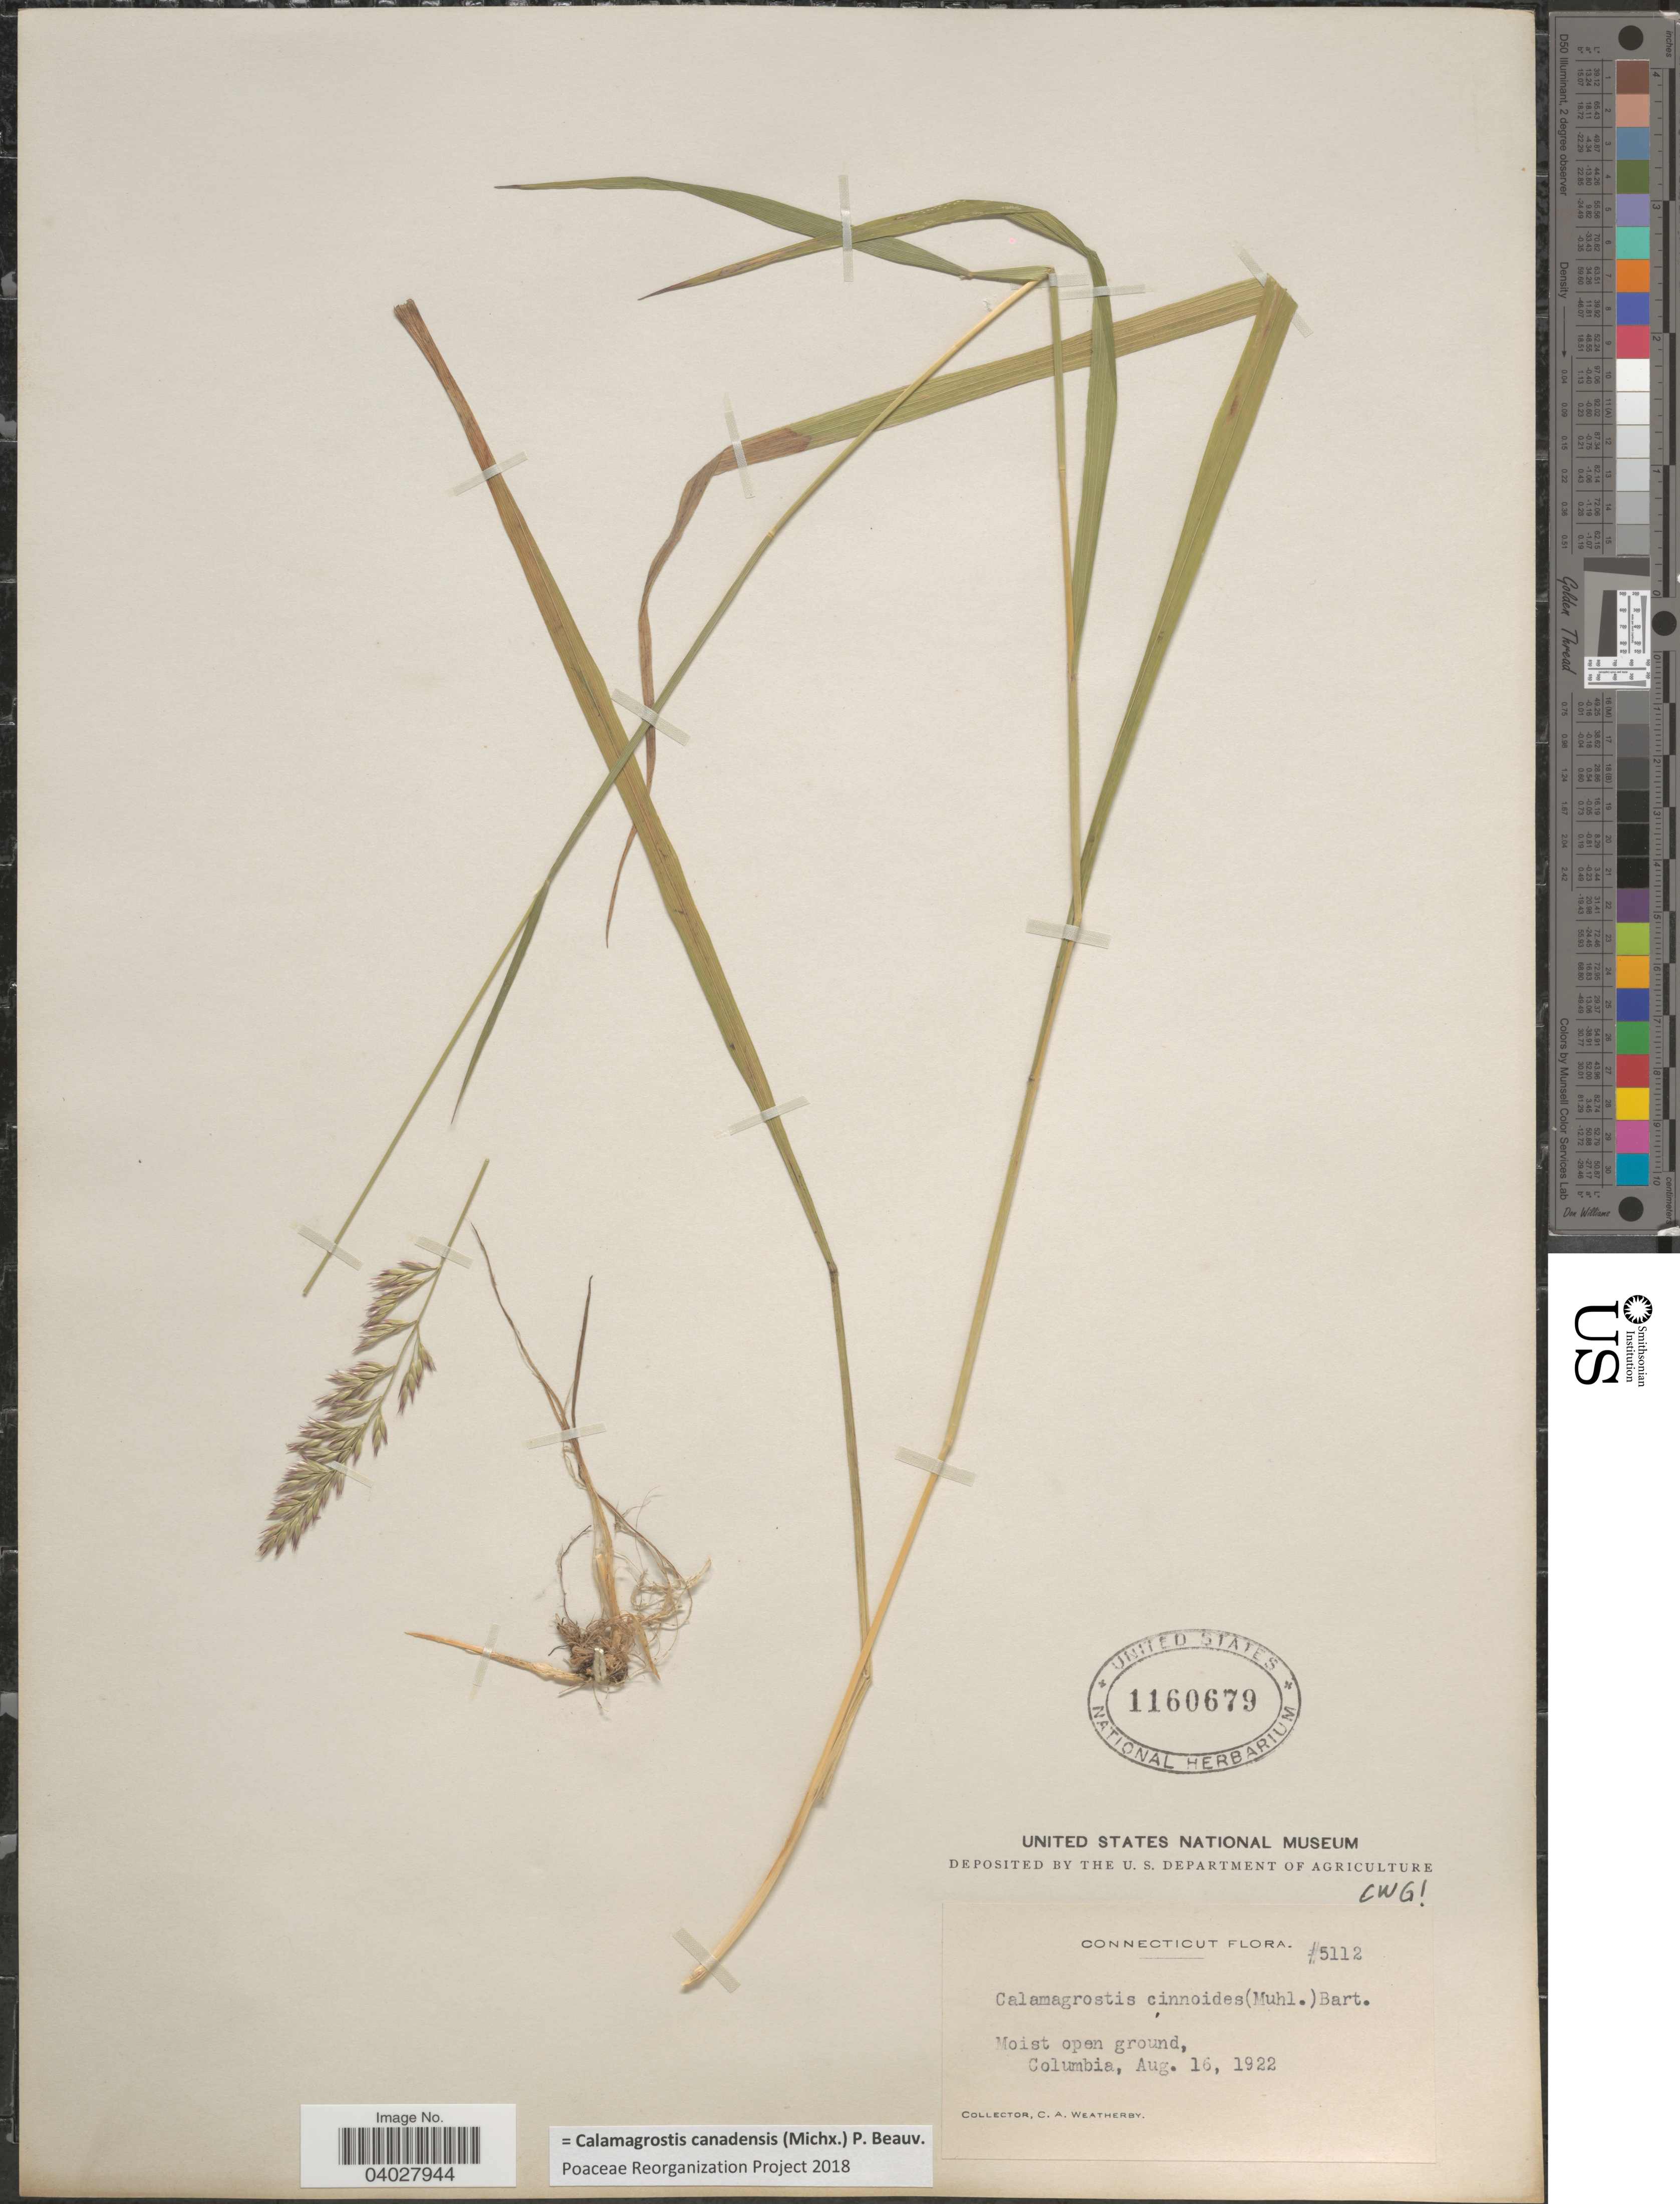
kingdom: Plantae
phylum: Tracheophyta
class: Liliopsida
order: Poales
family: Poaceae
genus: Calamagrostis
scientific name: Calamagrostis canadensis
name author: (Michx.) P. Beauv.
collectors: C. A. Weatherby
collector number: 5112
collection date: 1922-08-16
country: United States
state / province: Connecticut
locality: Moist open ground, Columbia.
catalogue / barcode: US 1160679